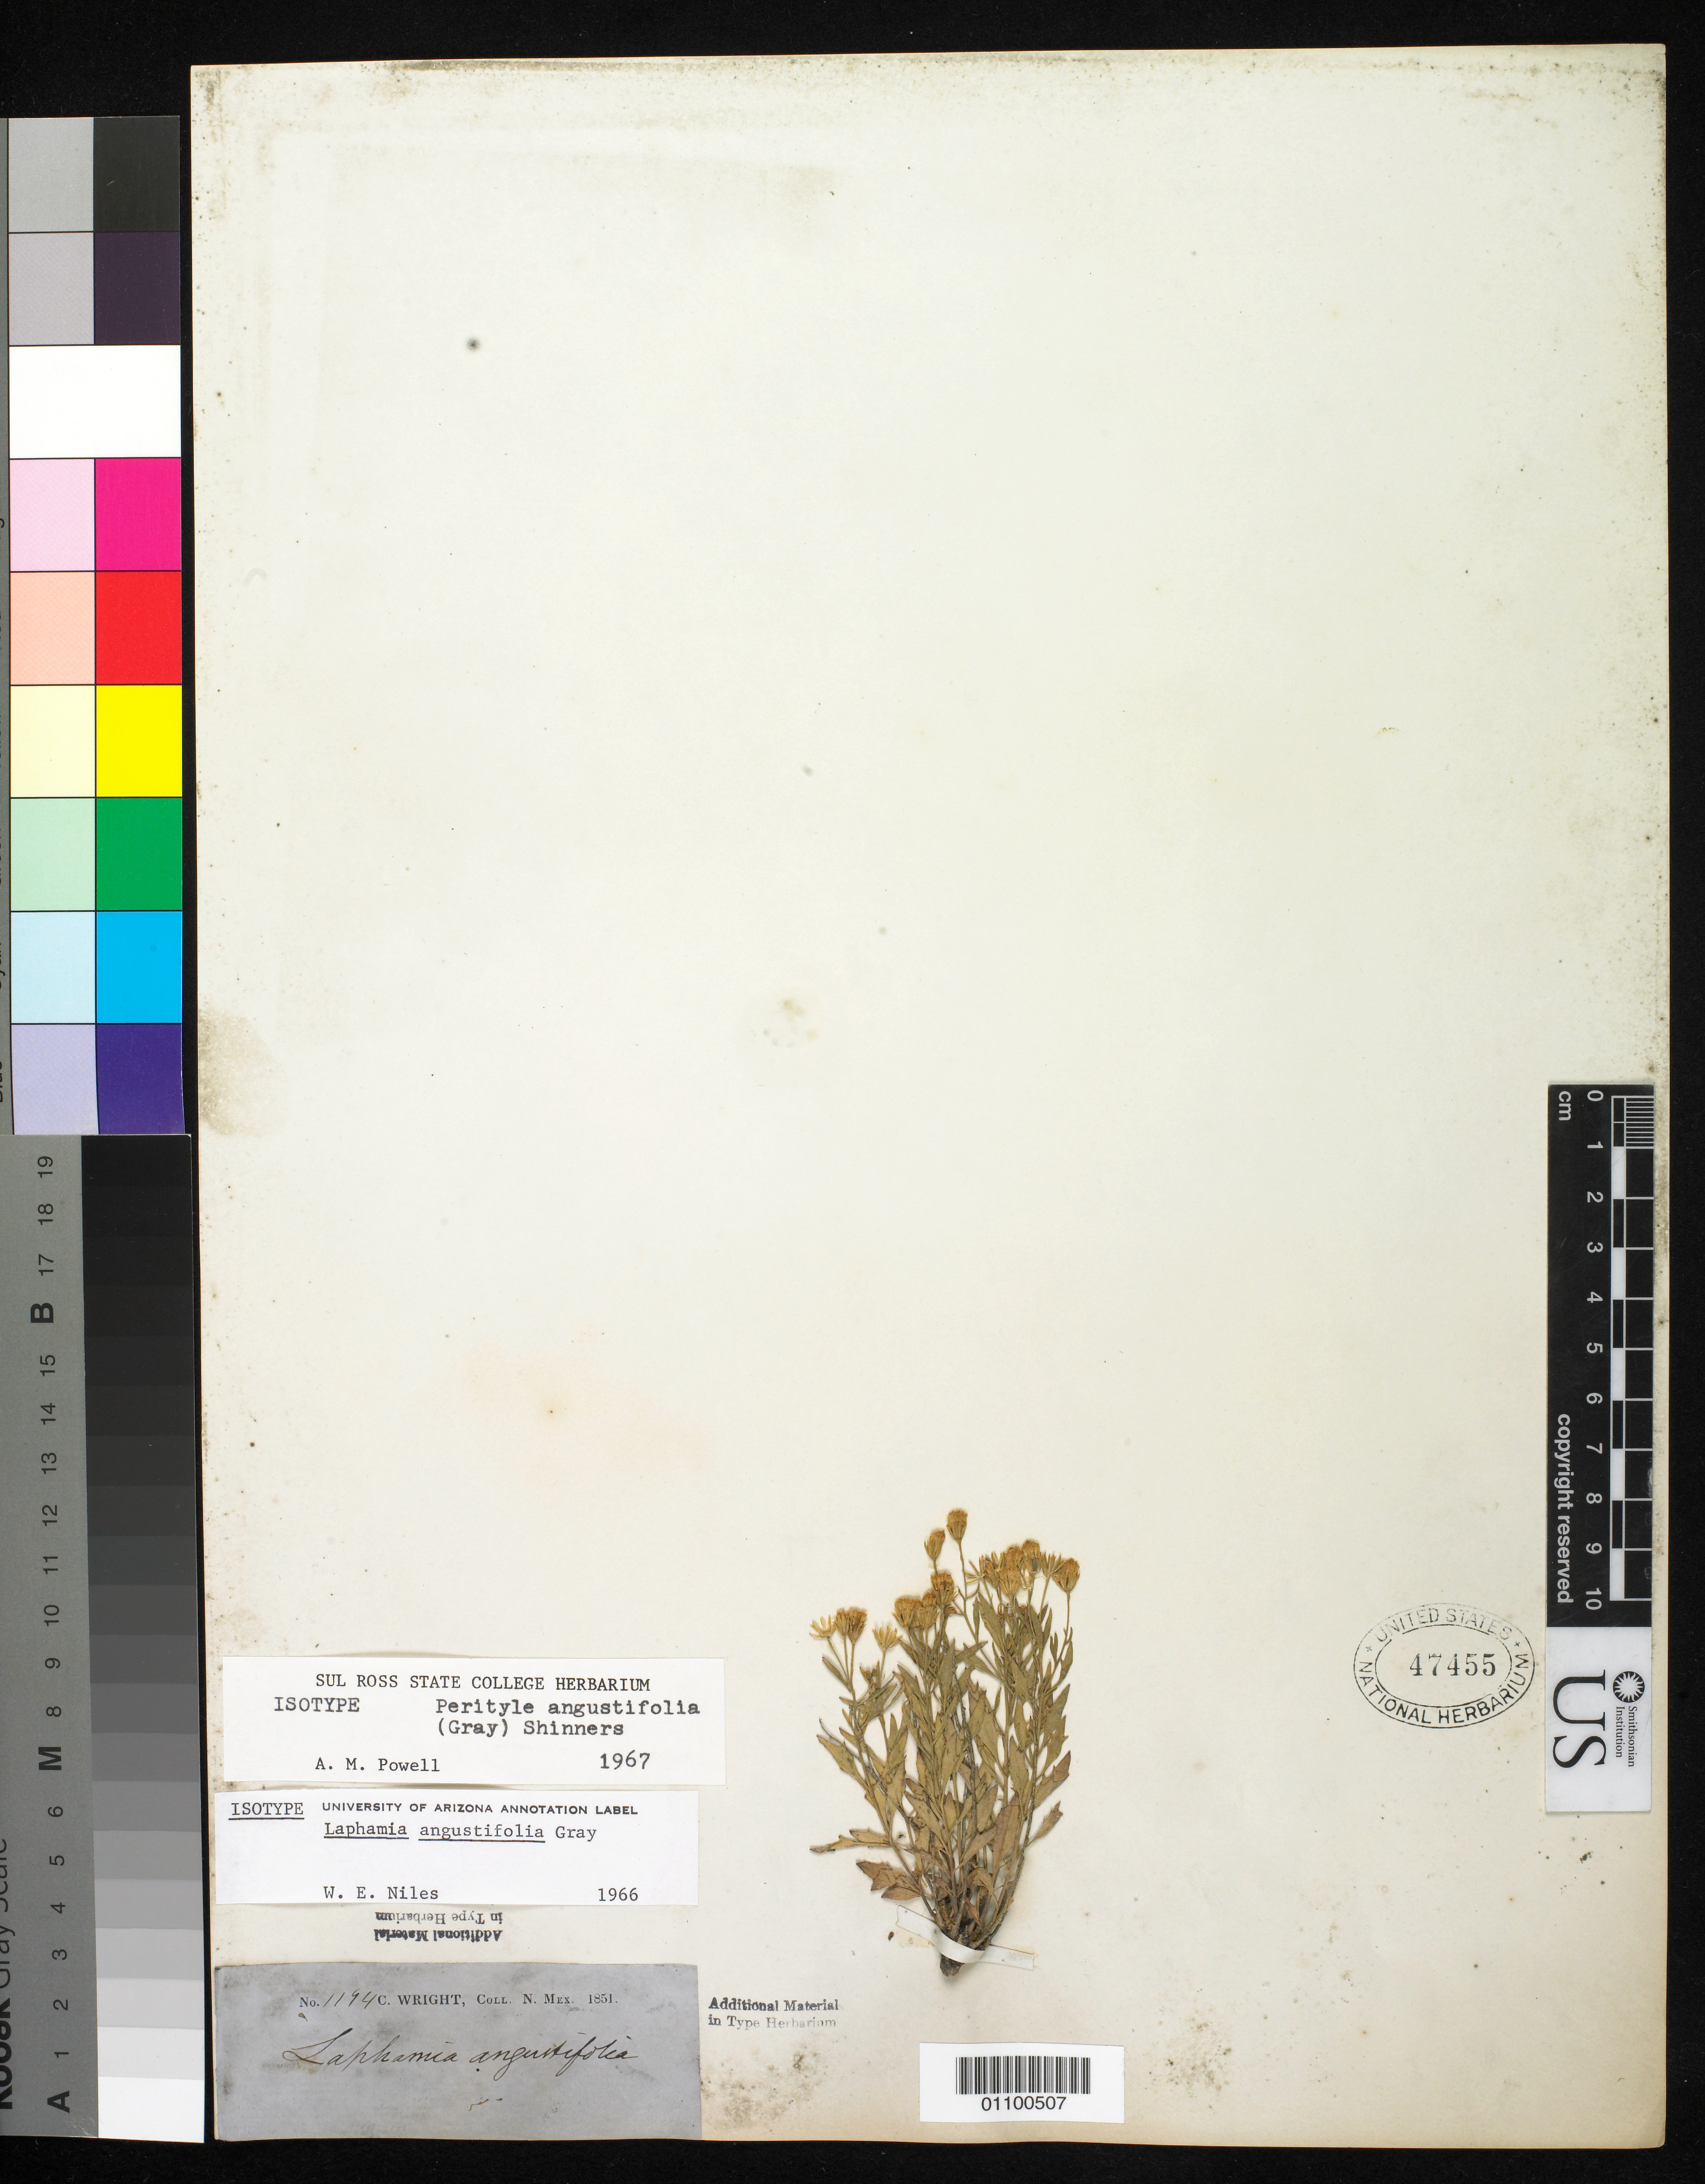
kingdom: Plantae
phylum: Tracheophyta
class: Magnoliopsida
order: Asterales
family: Asteraceae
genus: Laphamia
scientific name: Laphamia angustifolia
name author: A. Gray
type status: Type Collection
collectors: C. Wright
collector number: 1194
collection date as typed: Jun 1851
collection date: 1851-06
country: United States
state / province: Texas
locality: Pecos.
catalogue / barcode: US 47455